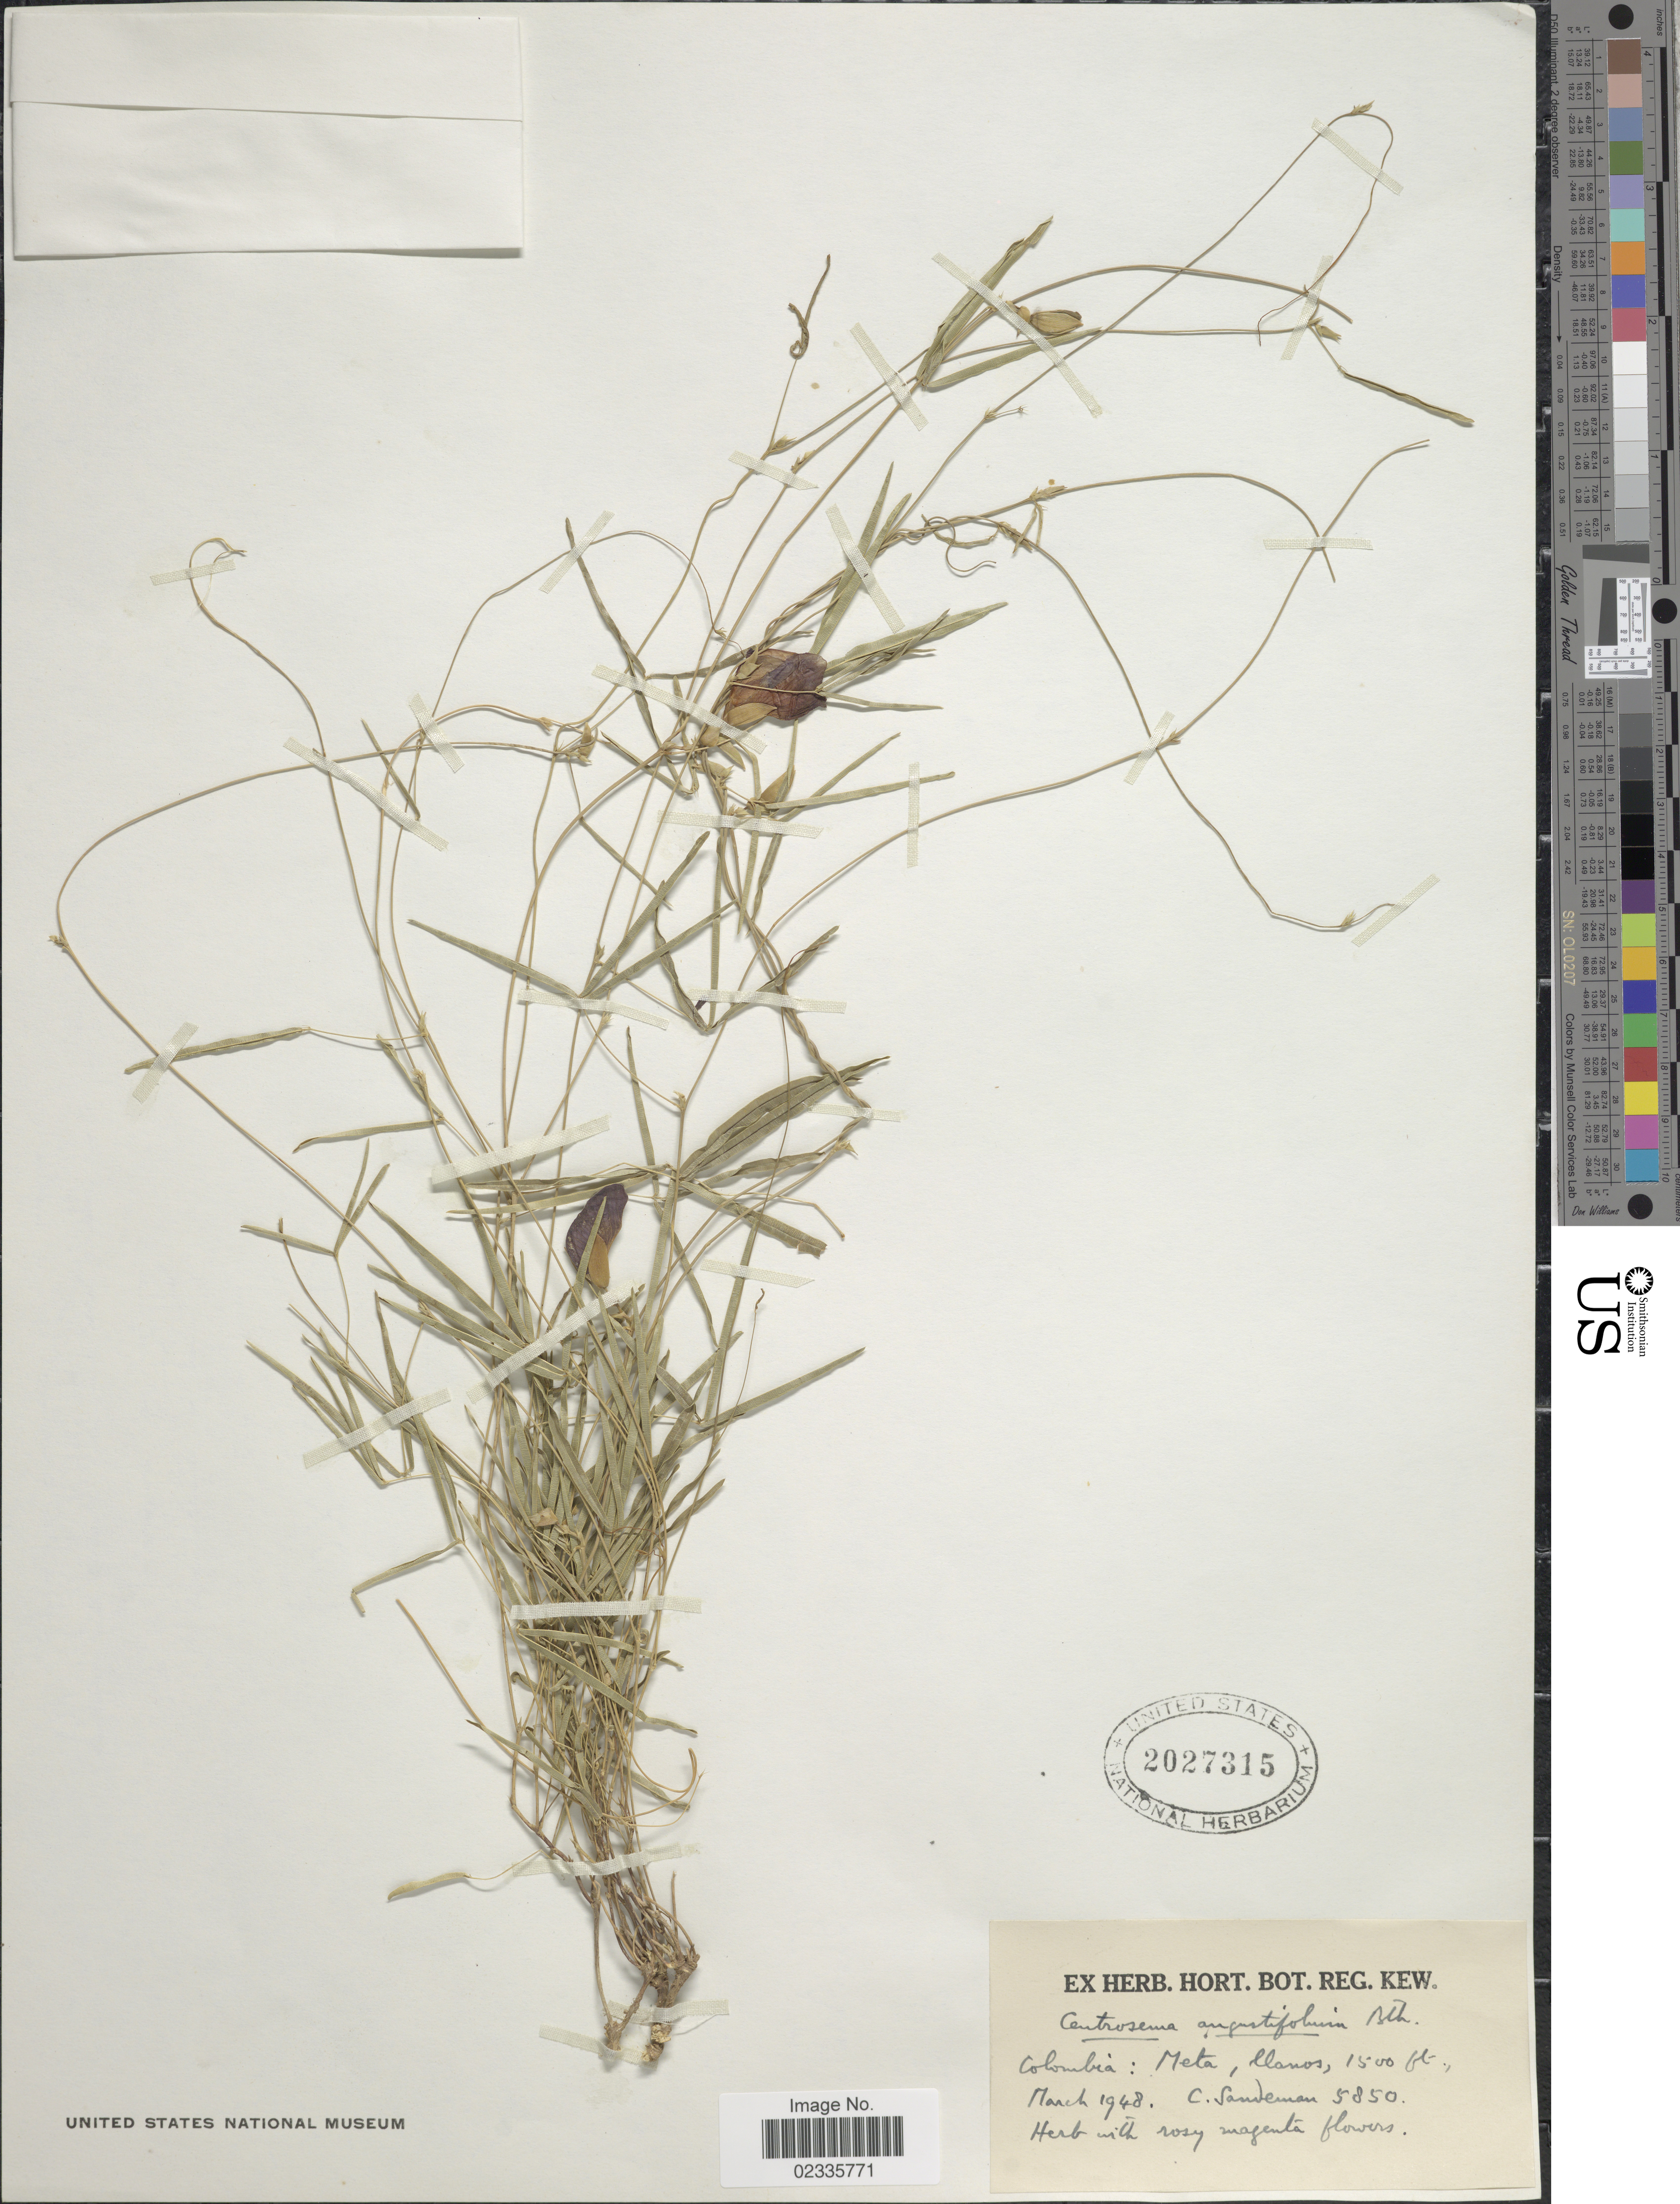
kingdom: Plantae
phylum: Tracheophyta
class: Magnoliopsida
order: Fabales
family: Fabaceae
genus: Centrosema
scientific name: Centrosema angustifolium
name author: (Kunth) Benth.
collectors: C. Sandeman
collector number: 5850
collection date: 1948-03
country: Colombia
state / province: Meta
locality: Colombia: Meta, llanos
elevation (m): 457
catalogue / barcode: US 2027315